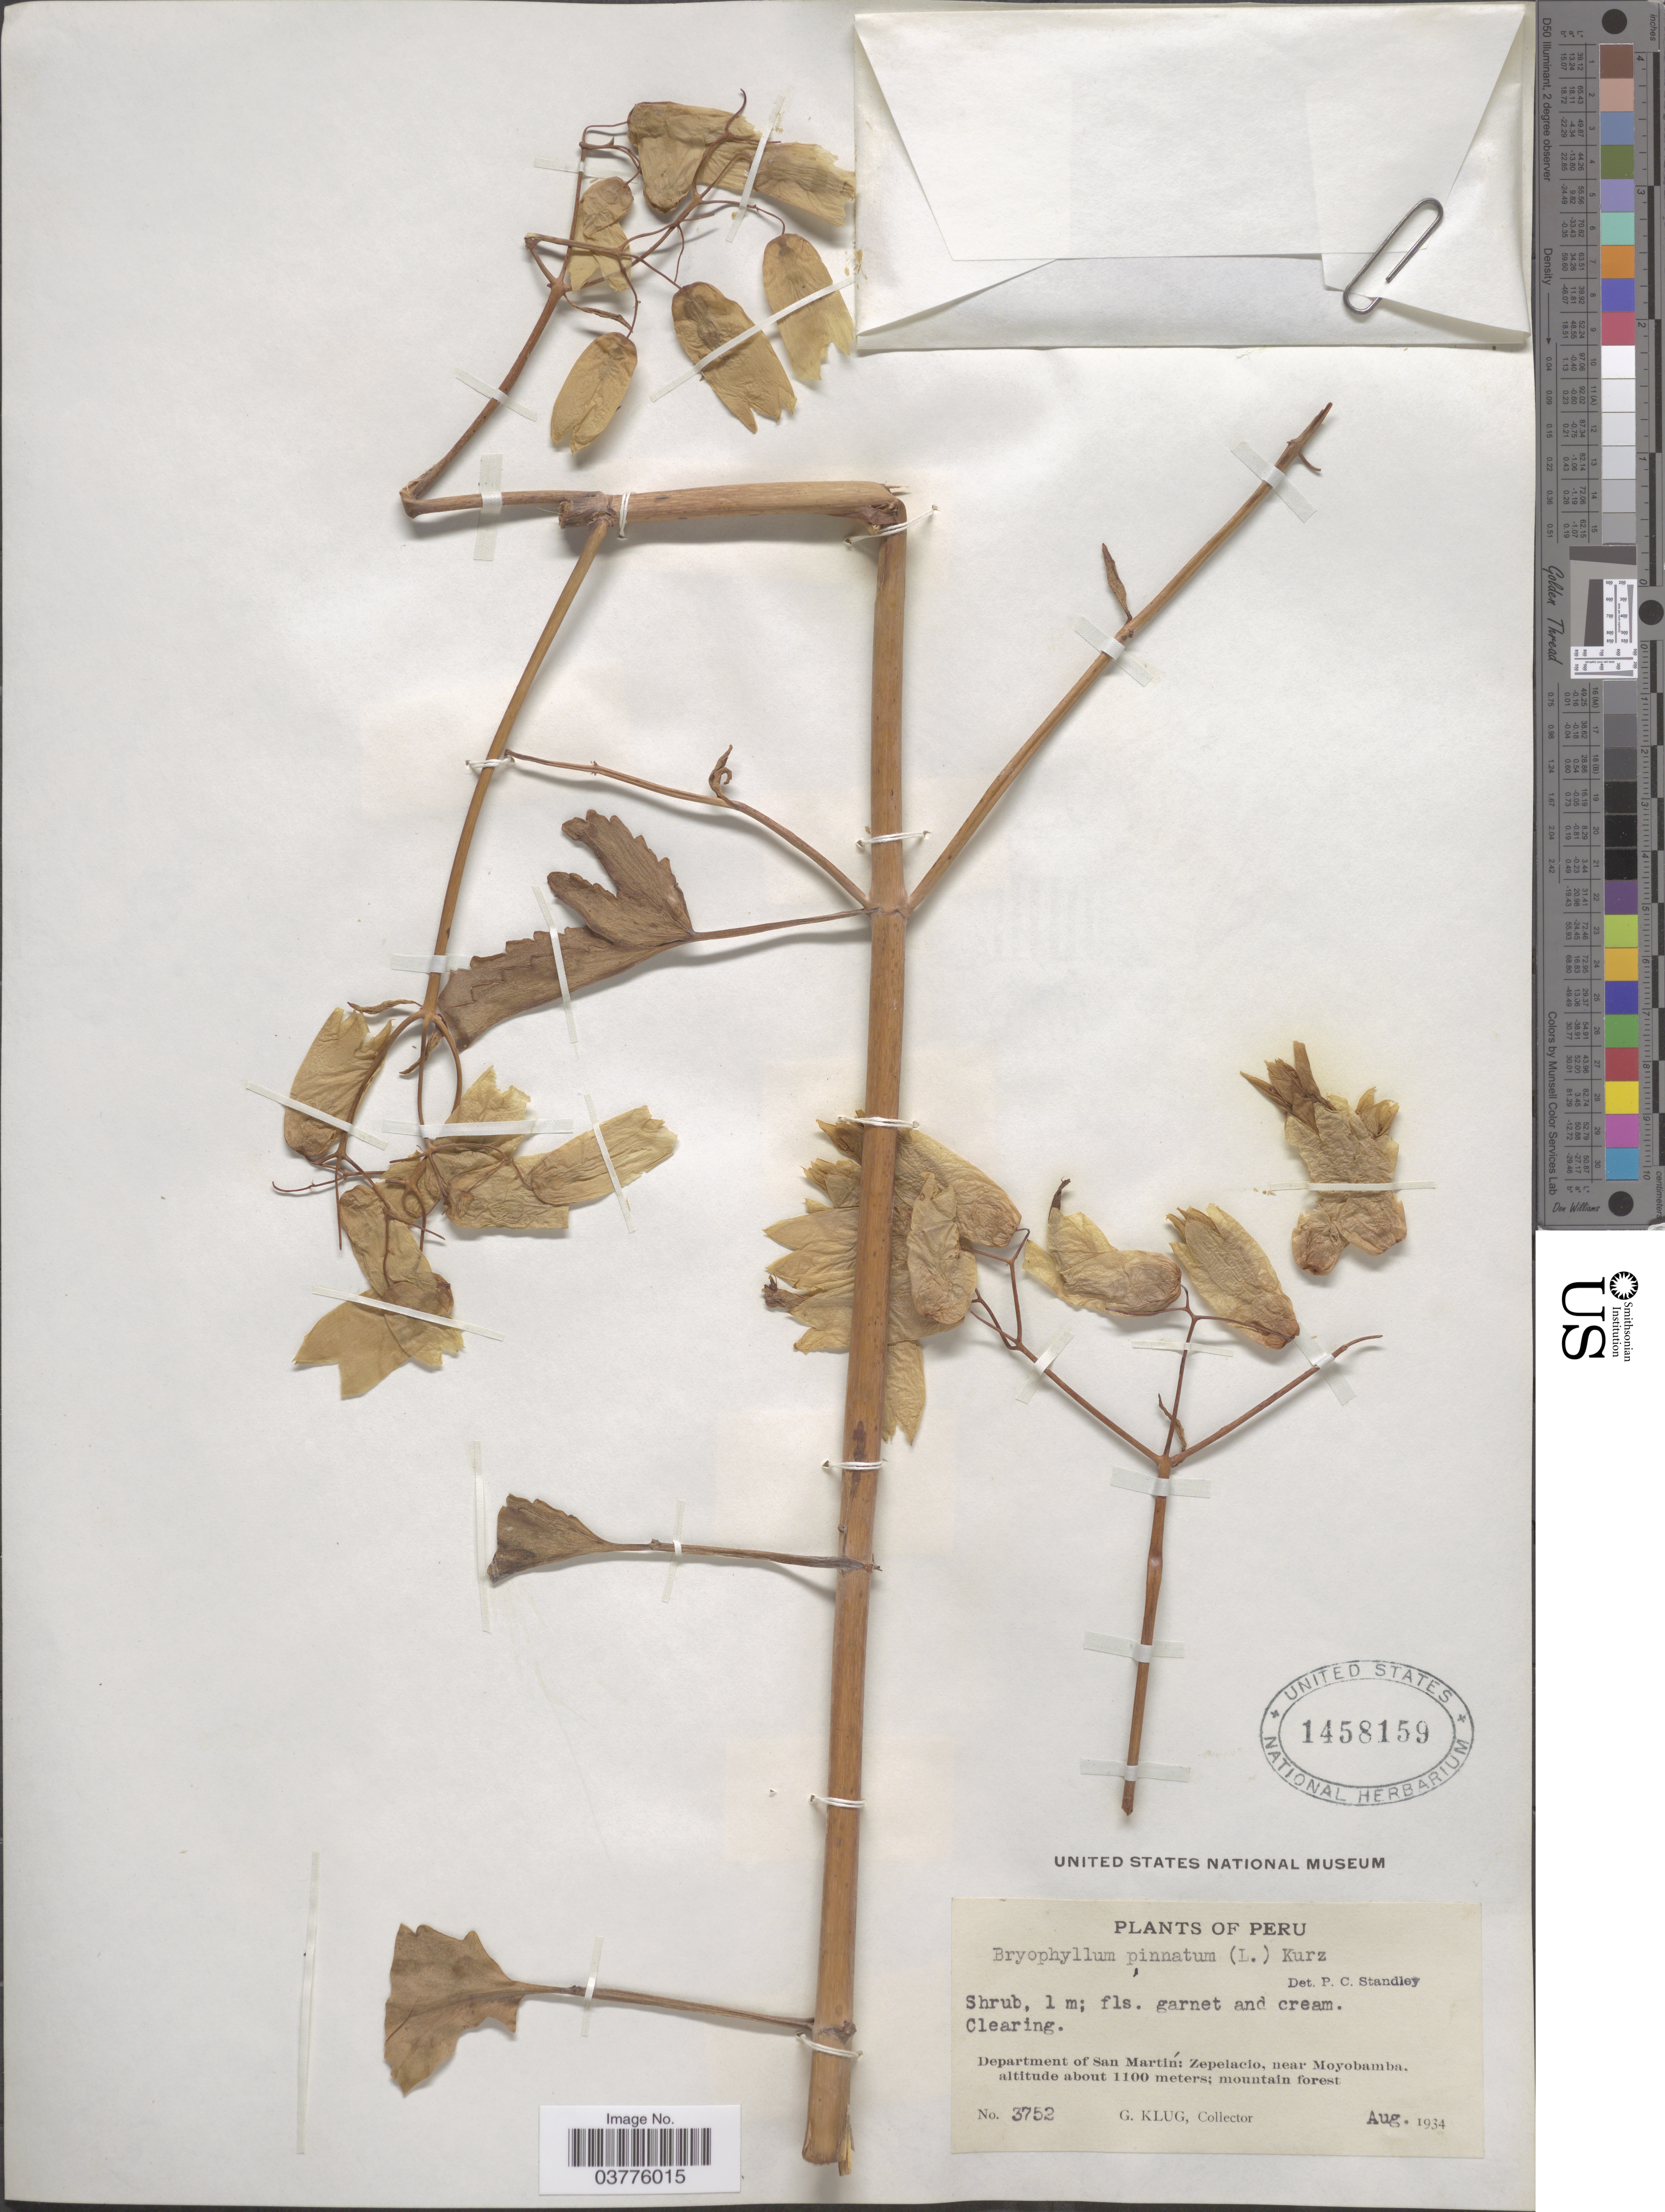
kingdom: Plantae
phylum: Tracheophyta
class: Magnoliopsida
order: Saxifragales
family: Crassulaceae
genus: Kalanchoe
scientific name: Kalanchoe pinnata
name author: (Lam.) Pers.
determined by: Strong, Mark T., (BOT), Smithsonian Institution - National Museum of Natural History (UNITED STATES)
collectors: G. Klug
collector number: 3752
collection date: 1934-08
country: Peru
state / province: San Martín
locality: Department of San Martín: Zepelacio, near Moyobamba.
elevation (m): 1100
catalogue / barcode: US 1458159